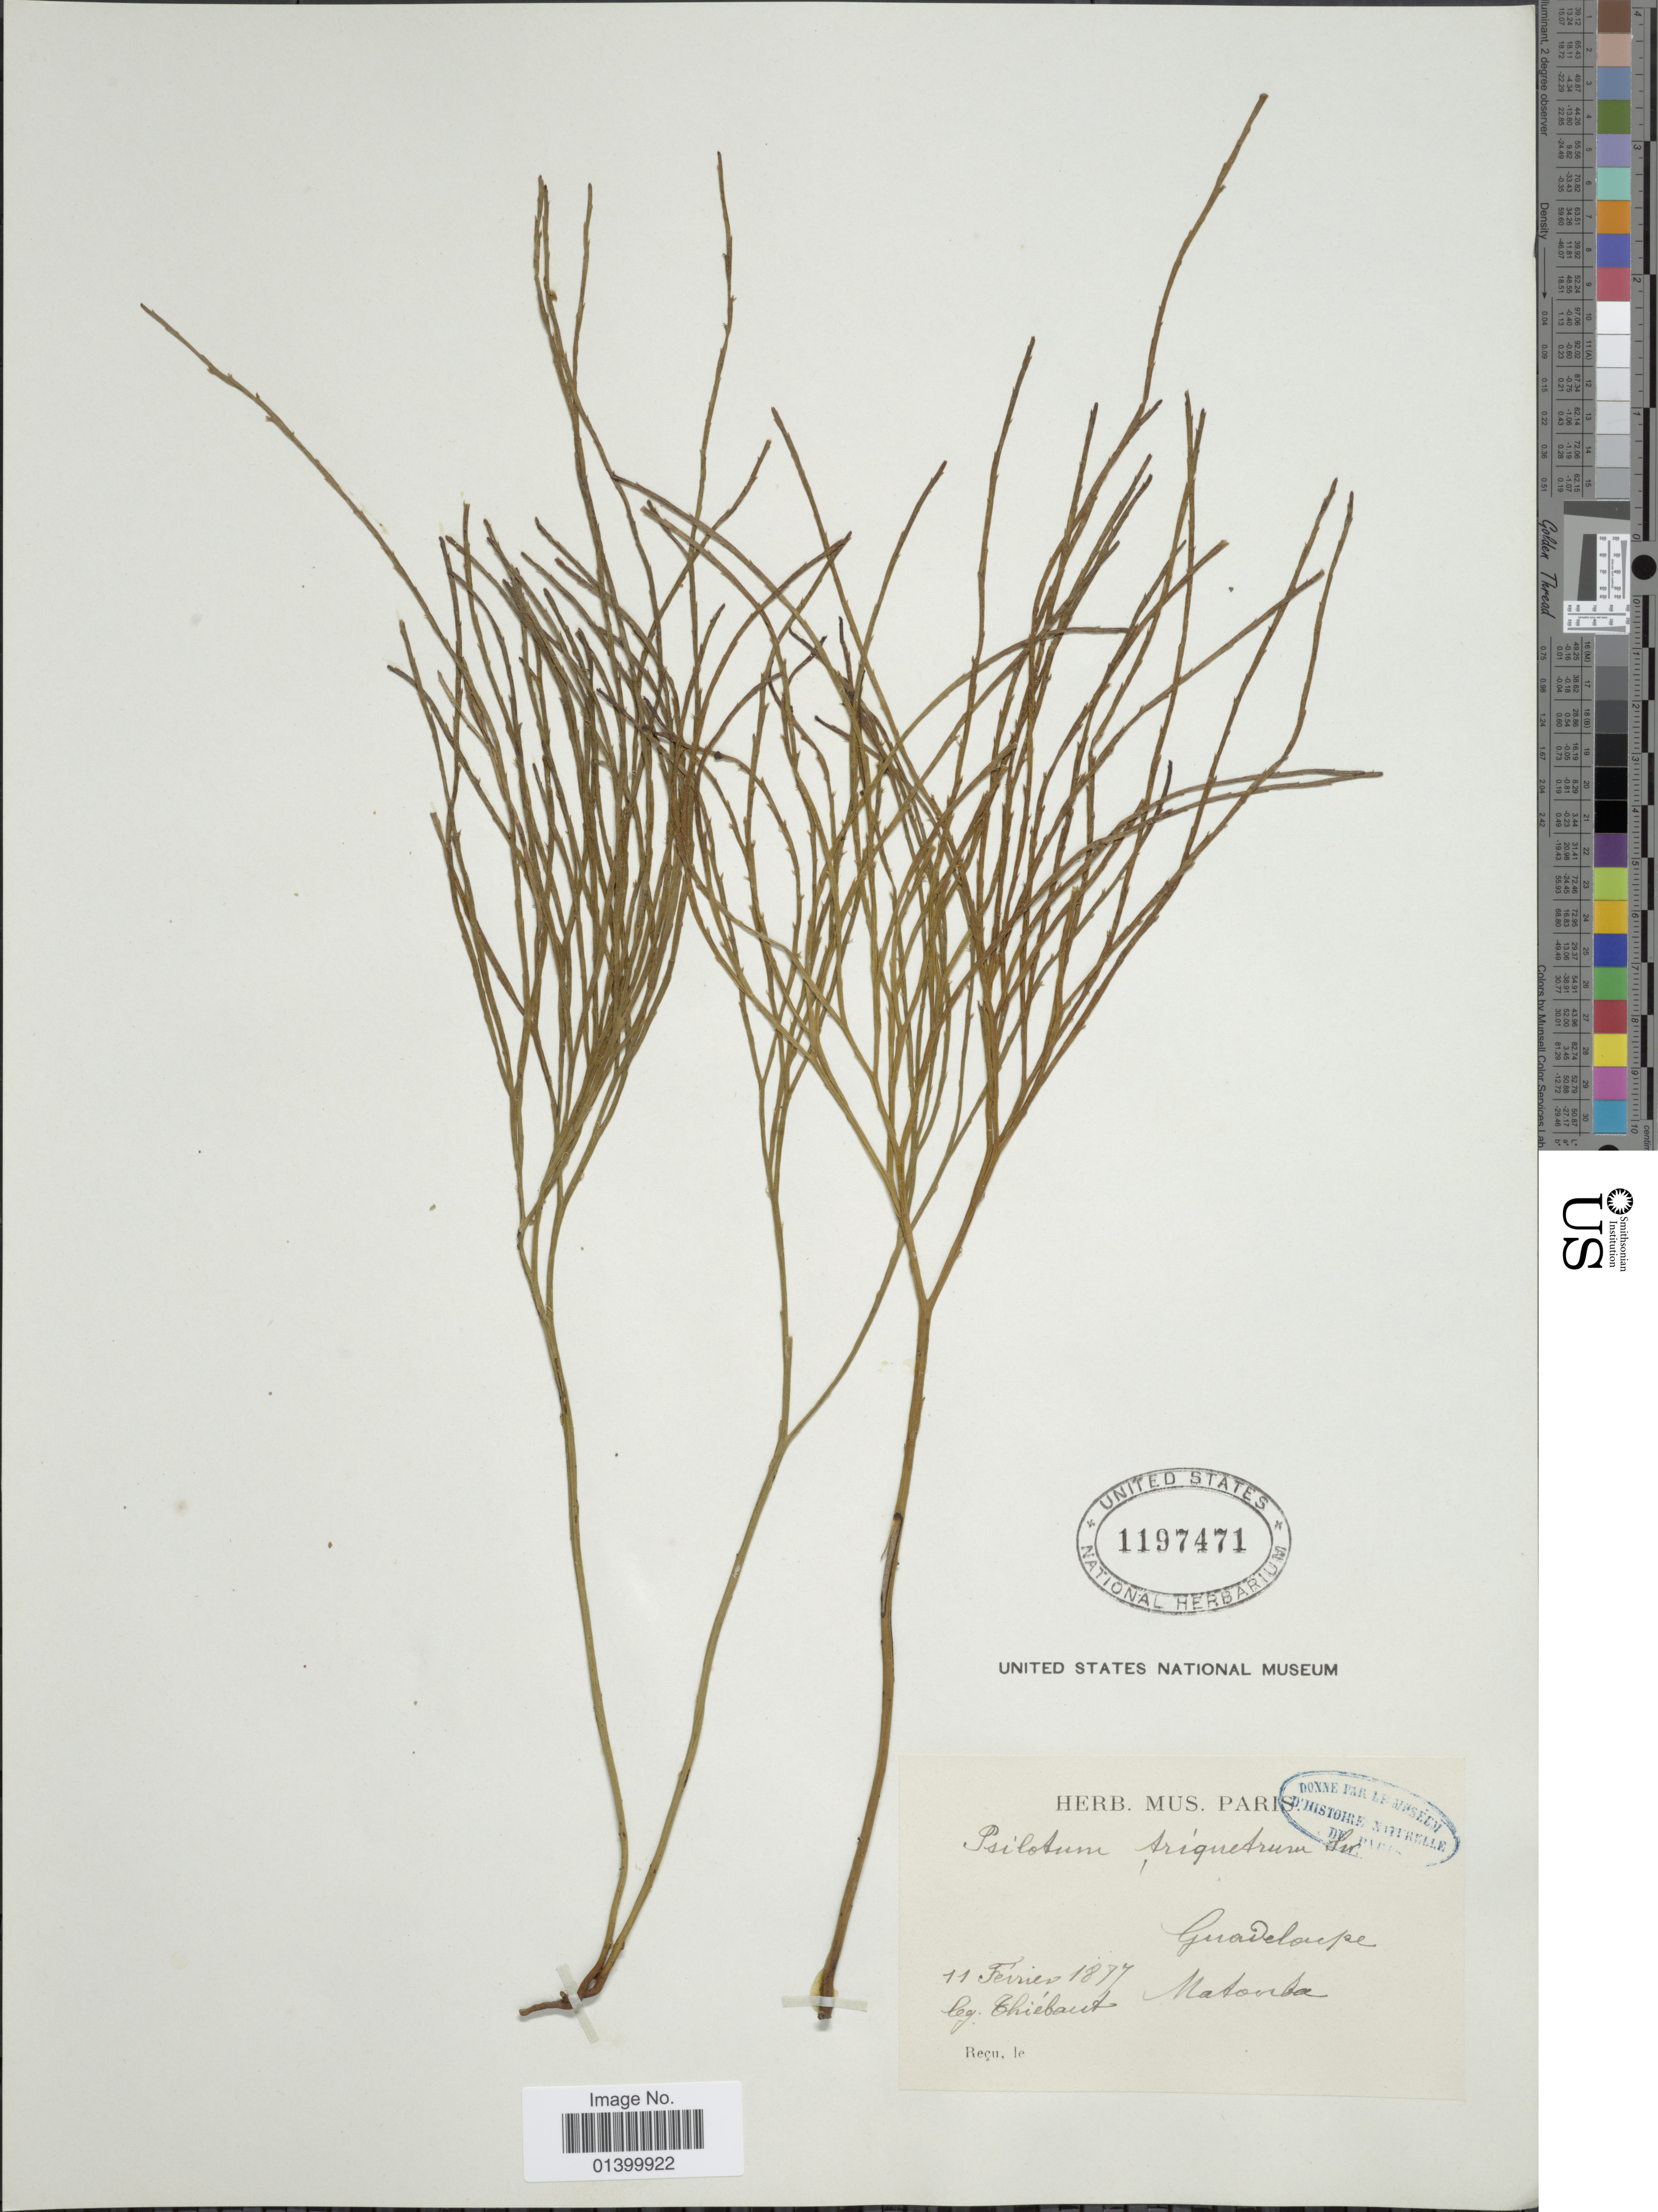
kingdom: Plantae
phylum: Tracheophyta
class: Polypodiopsida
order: Psilotales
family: Psilotaceae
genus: Psilotum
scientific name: Psilotum nudum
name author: (L.) P. Beauv.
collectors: Chiébaut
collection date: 1877-02-11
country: Guadeloupe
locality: Matonka [interpreted]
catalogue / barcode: US 1197471